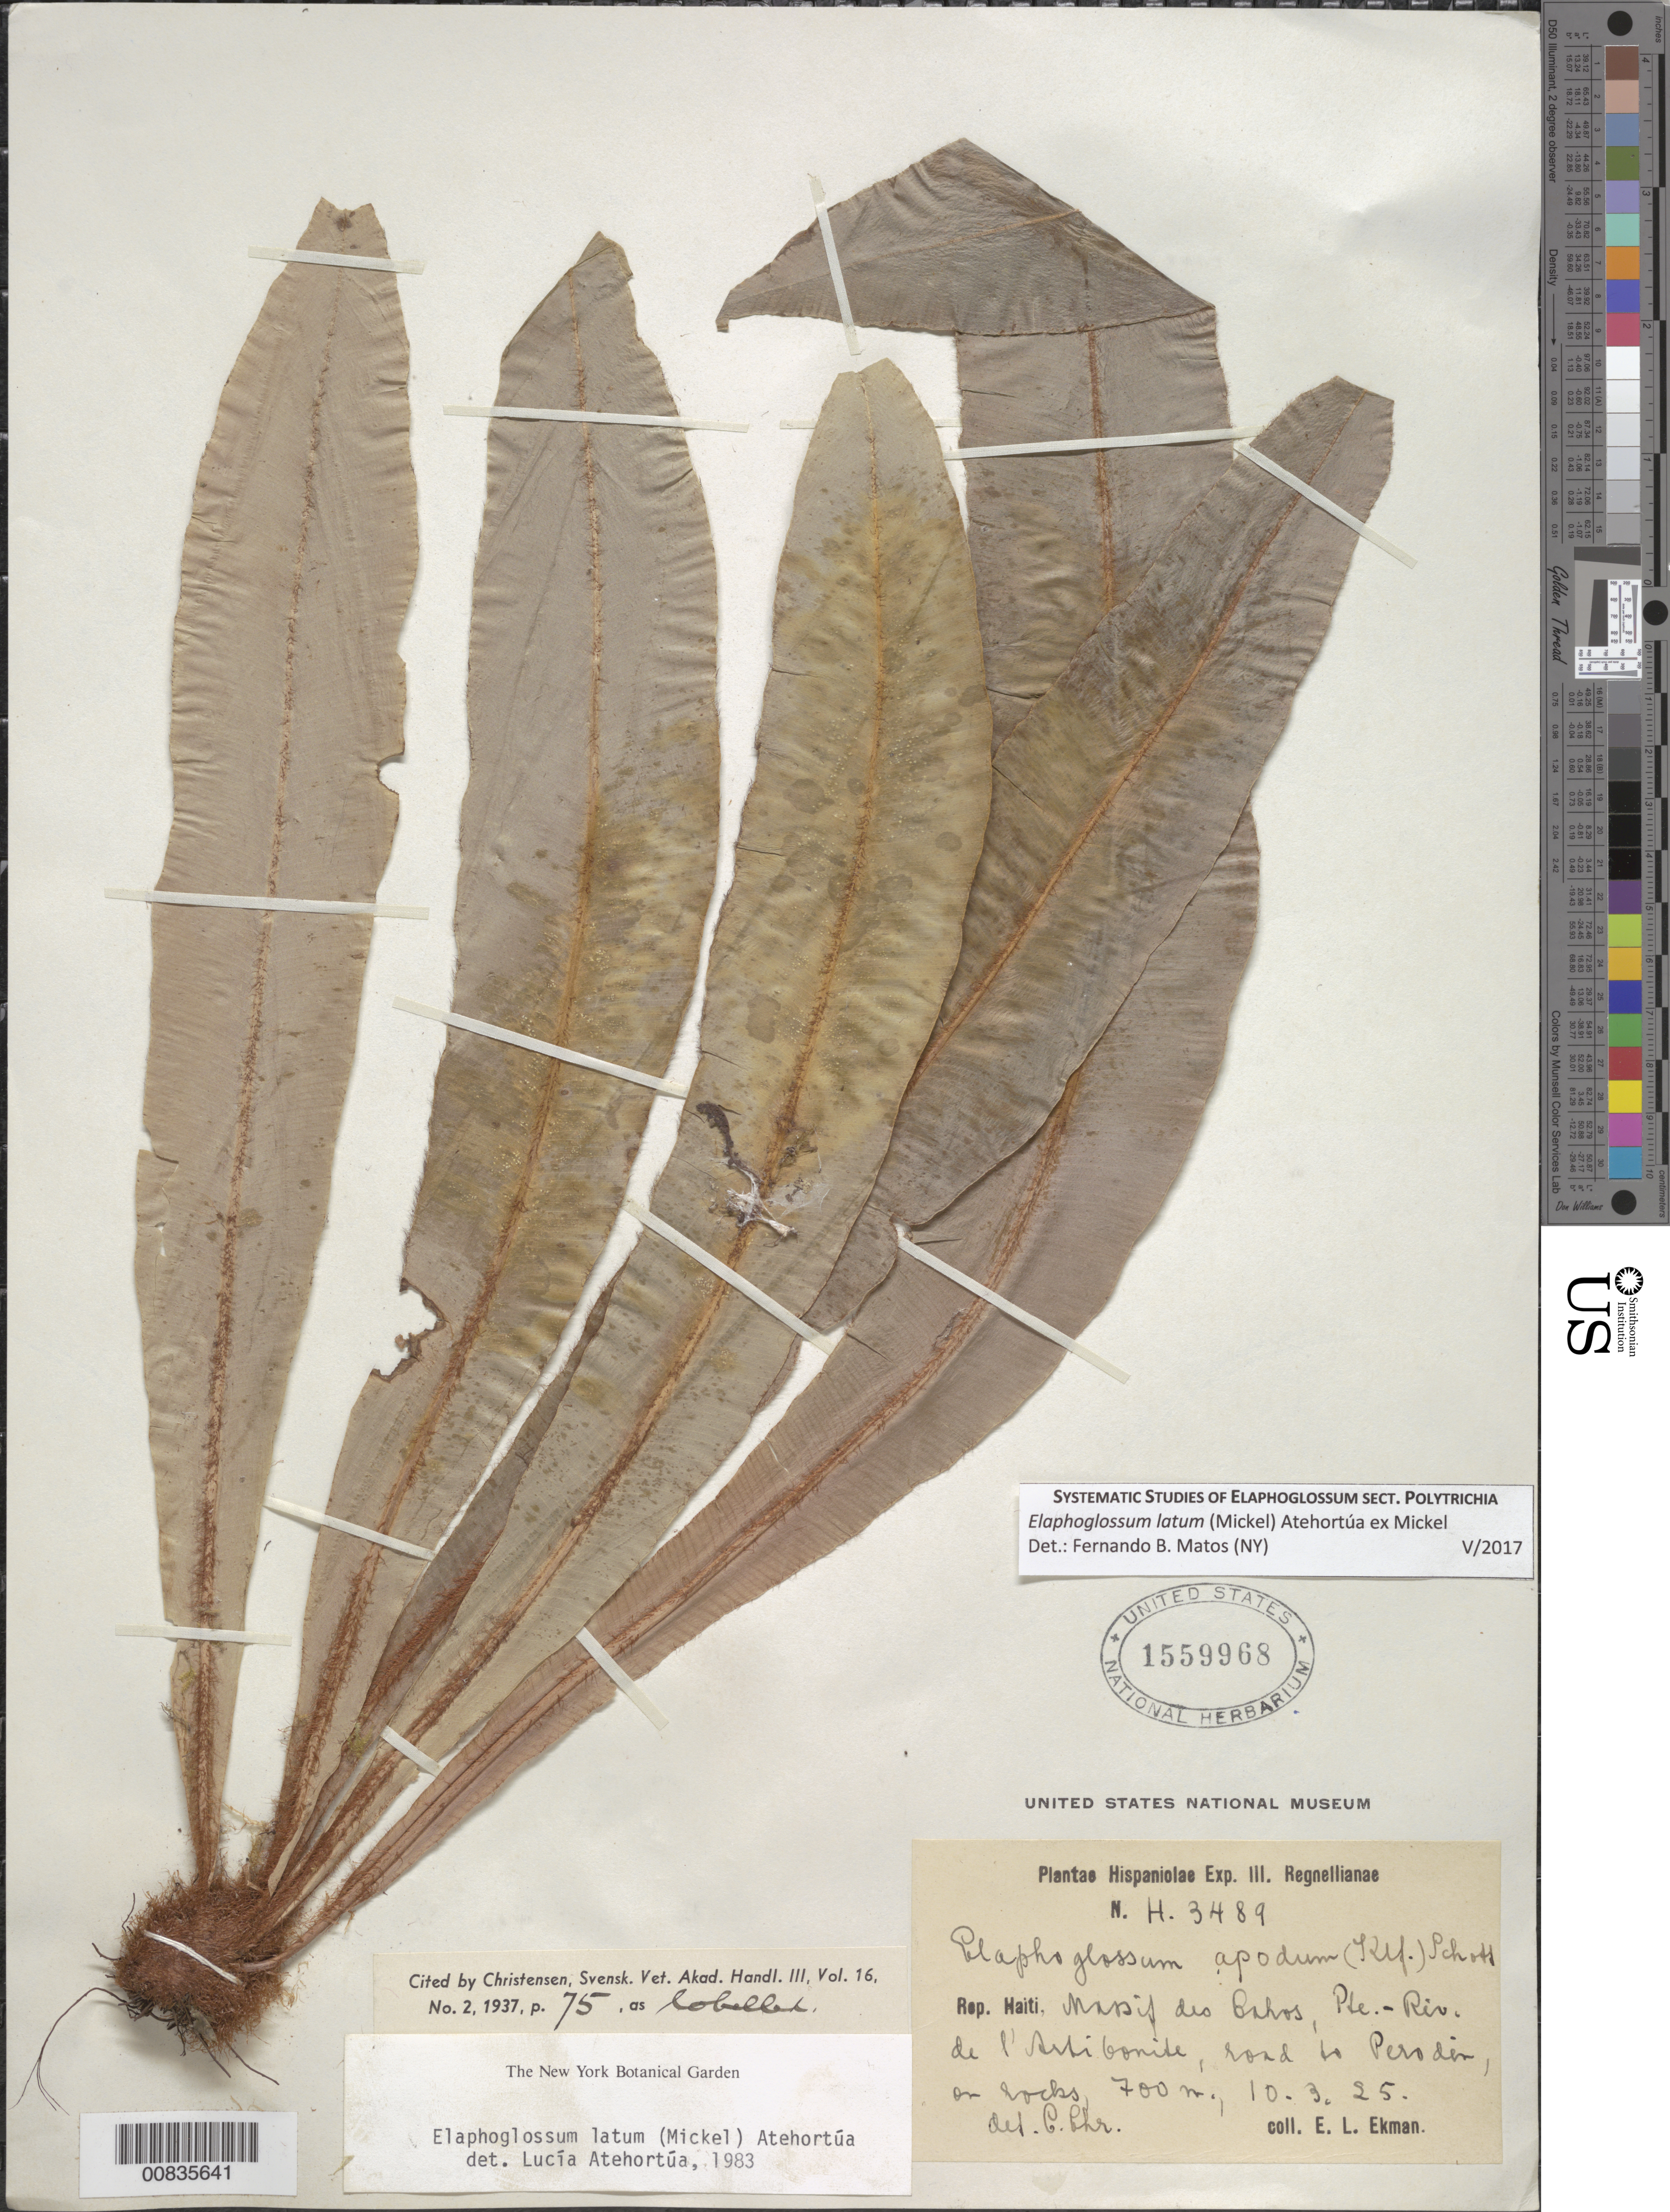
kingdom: Plantae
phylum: Tracheophyta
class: Polypodiopsida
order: Polypodiales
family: Dryopteridaceae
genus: Elaphoglossum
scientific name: Elaphoglossum latum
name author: (Mickel) Atehortúa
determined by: Atehortúa, L. G.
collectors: E. L. Ekman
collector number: H 3489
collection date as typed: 10 Mar 1925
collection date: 1925-03-10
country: Haiti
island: Hispaniola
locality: Massif des Cahos, Pte.-Riv. De l'Artibonite, road to Perodin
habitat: On rocks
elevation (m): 700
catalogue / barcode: US 1559968